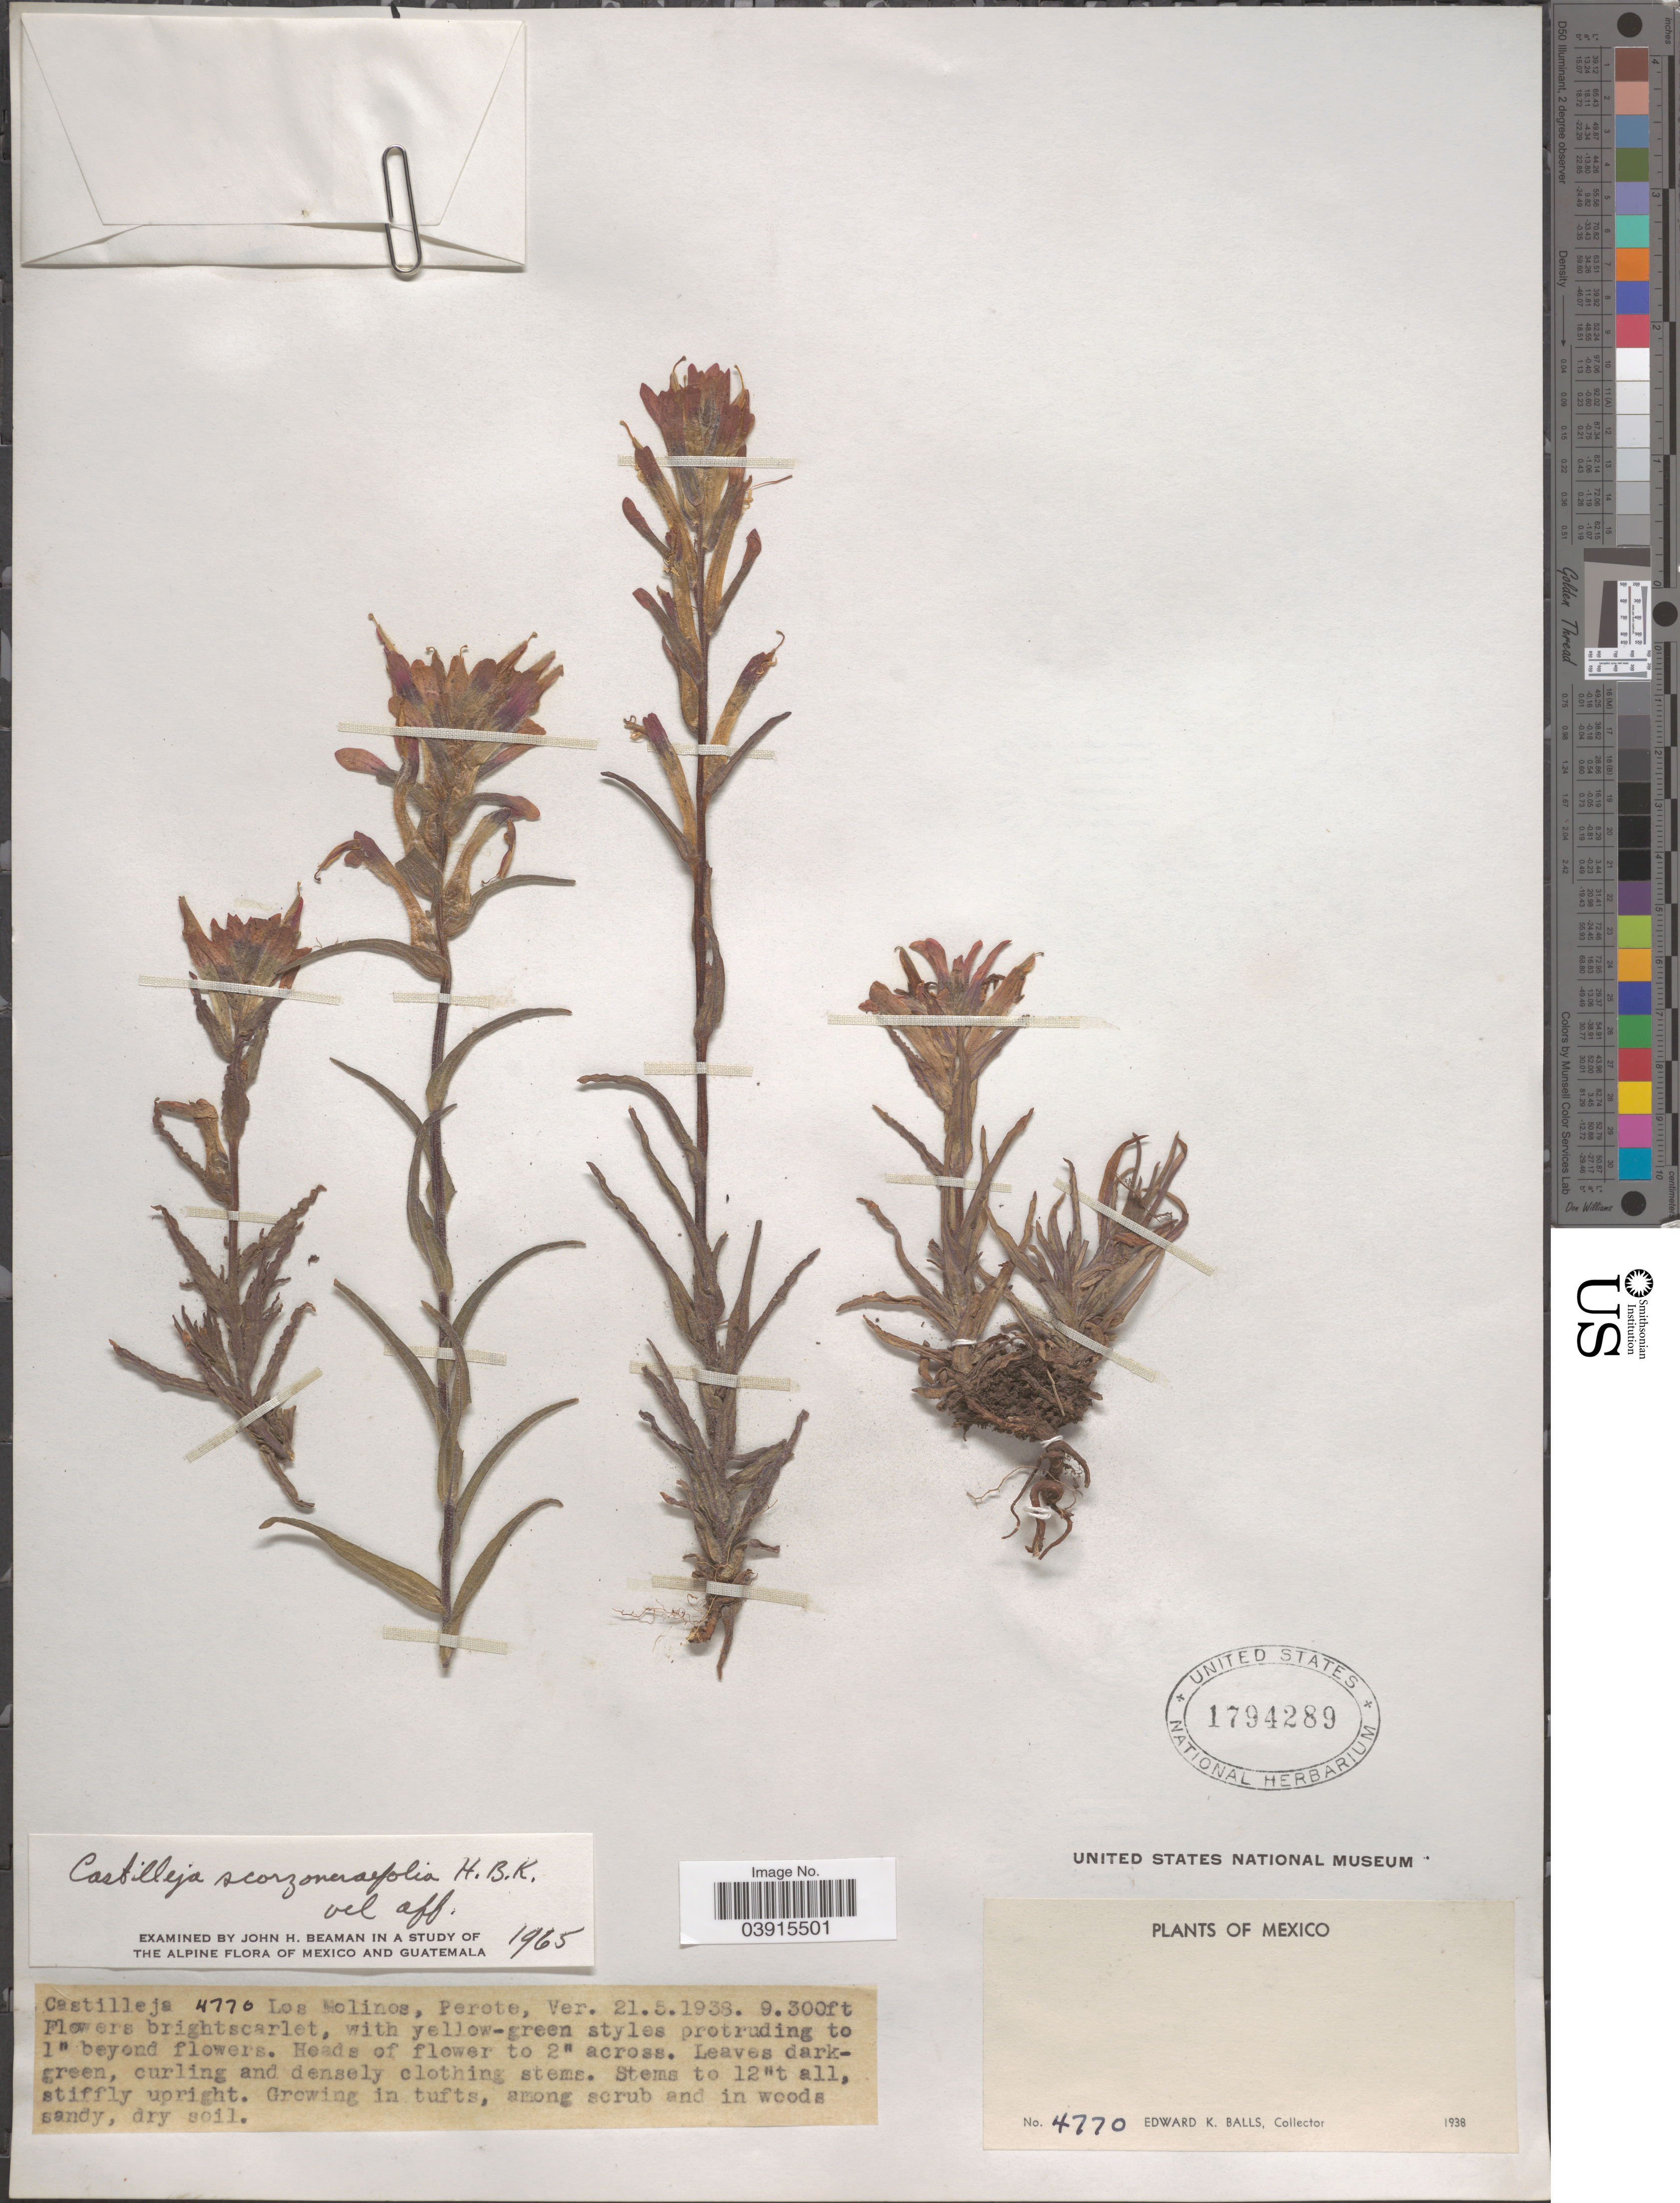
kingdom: Plantae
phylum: Tracheophyta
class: Magnoliopsida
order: Lamiales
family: Orobanchaceae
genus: Castilleja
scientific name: Castilleja scorzonerifolia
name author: Kunth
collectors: E. K. Balls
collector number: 4770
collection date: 1938-05-21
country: Mexico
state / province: Veracruz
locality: Los Molinos, Perote, Ver.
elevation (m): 2835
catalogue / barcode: US 1794289